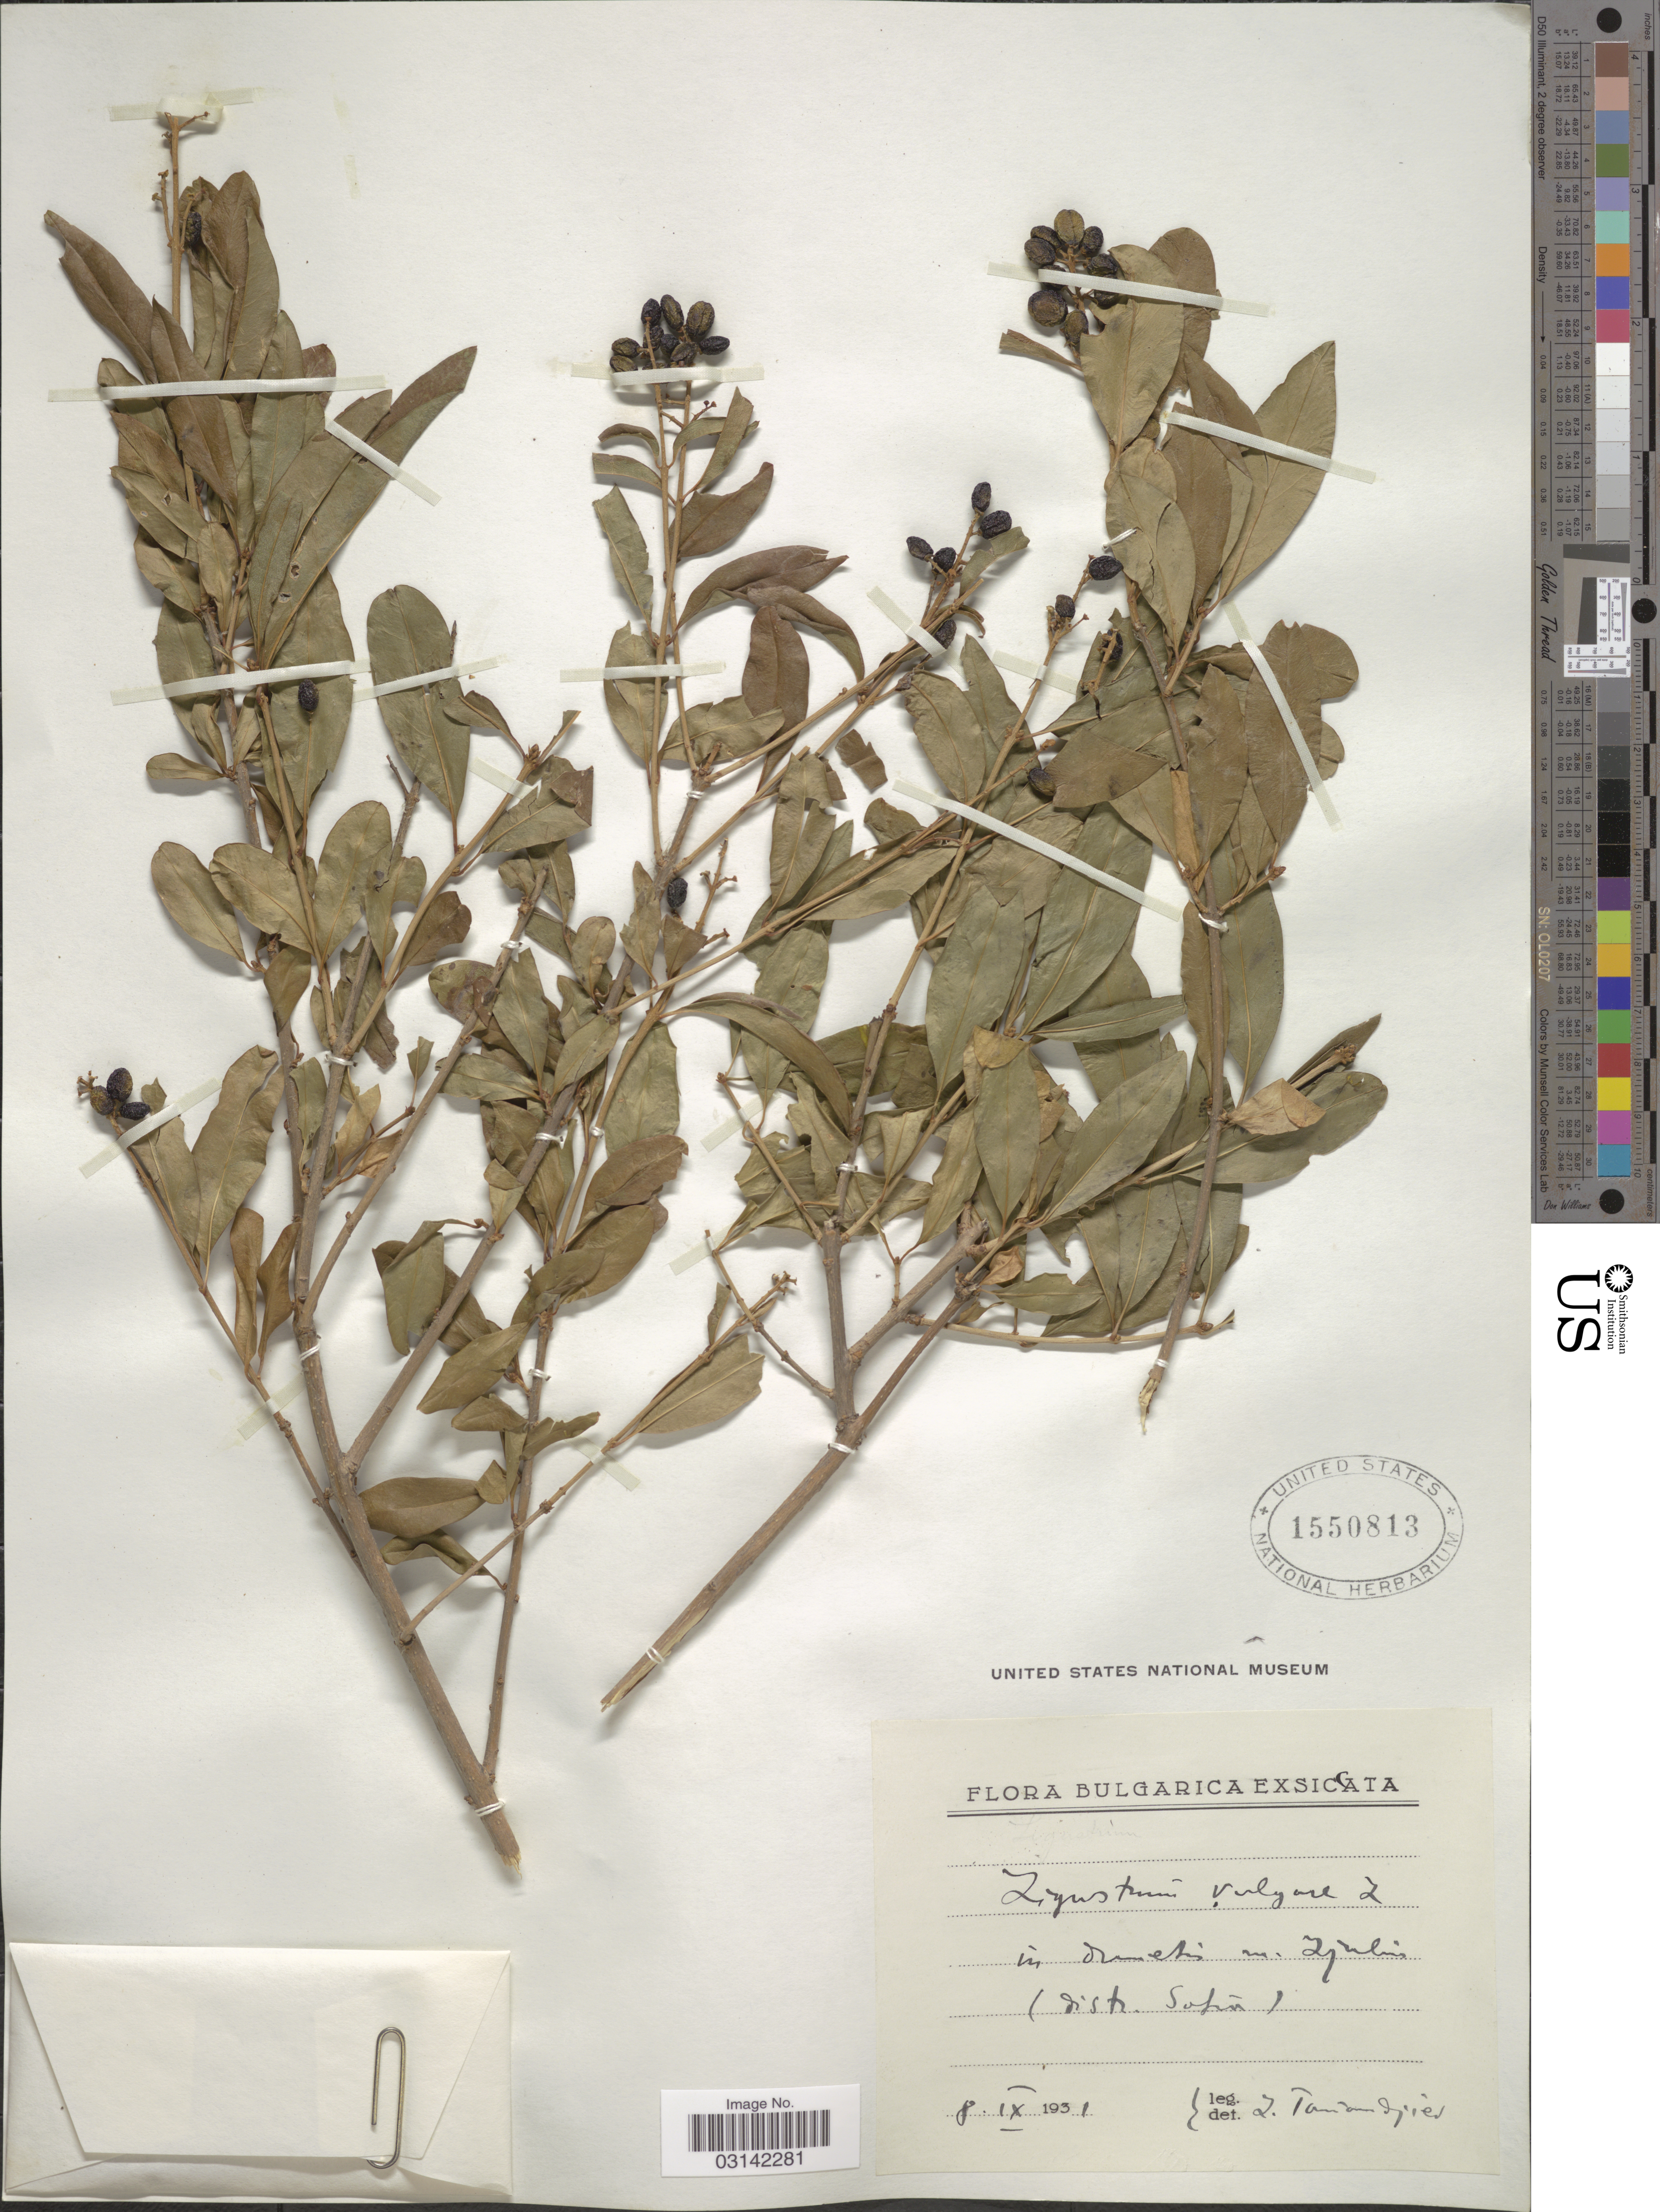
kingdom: Plantae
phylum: Tracheophyta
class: Magnoliopsida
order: Lamiales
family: Oleaceae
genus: Ligustrum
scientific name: Ligustrum vulgare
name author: L.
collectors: Z. Tammudjiev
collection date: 1931-09-08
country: Bulgaria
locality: Zjubis (Distr. Sofia).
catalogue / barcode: US 1550813